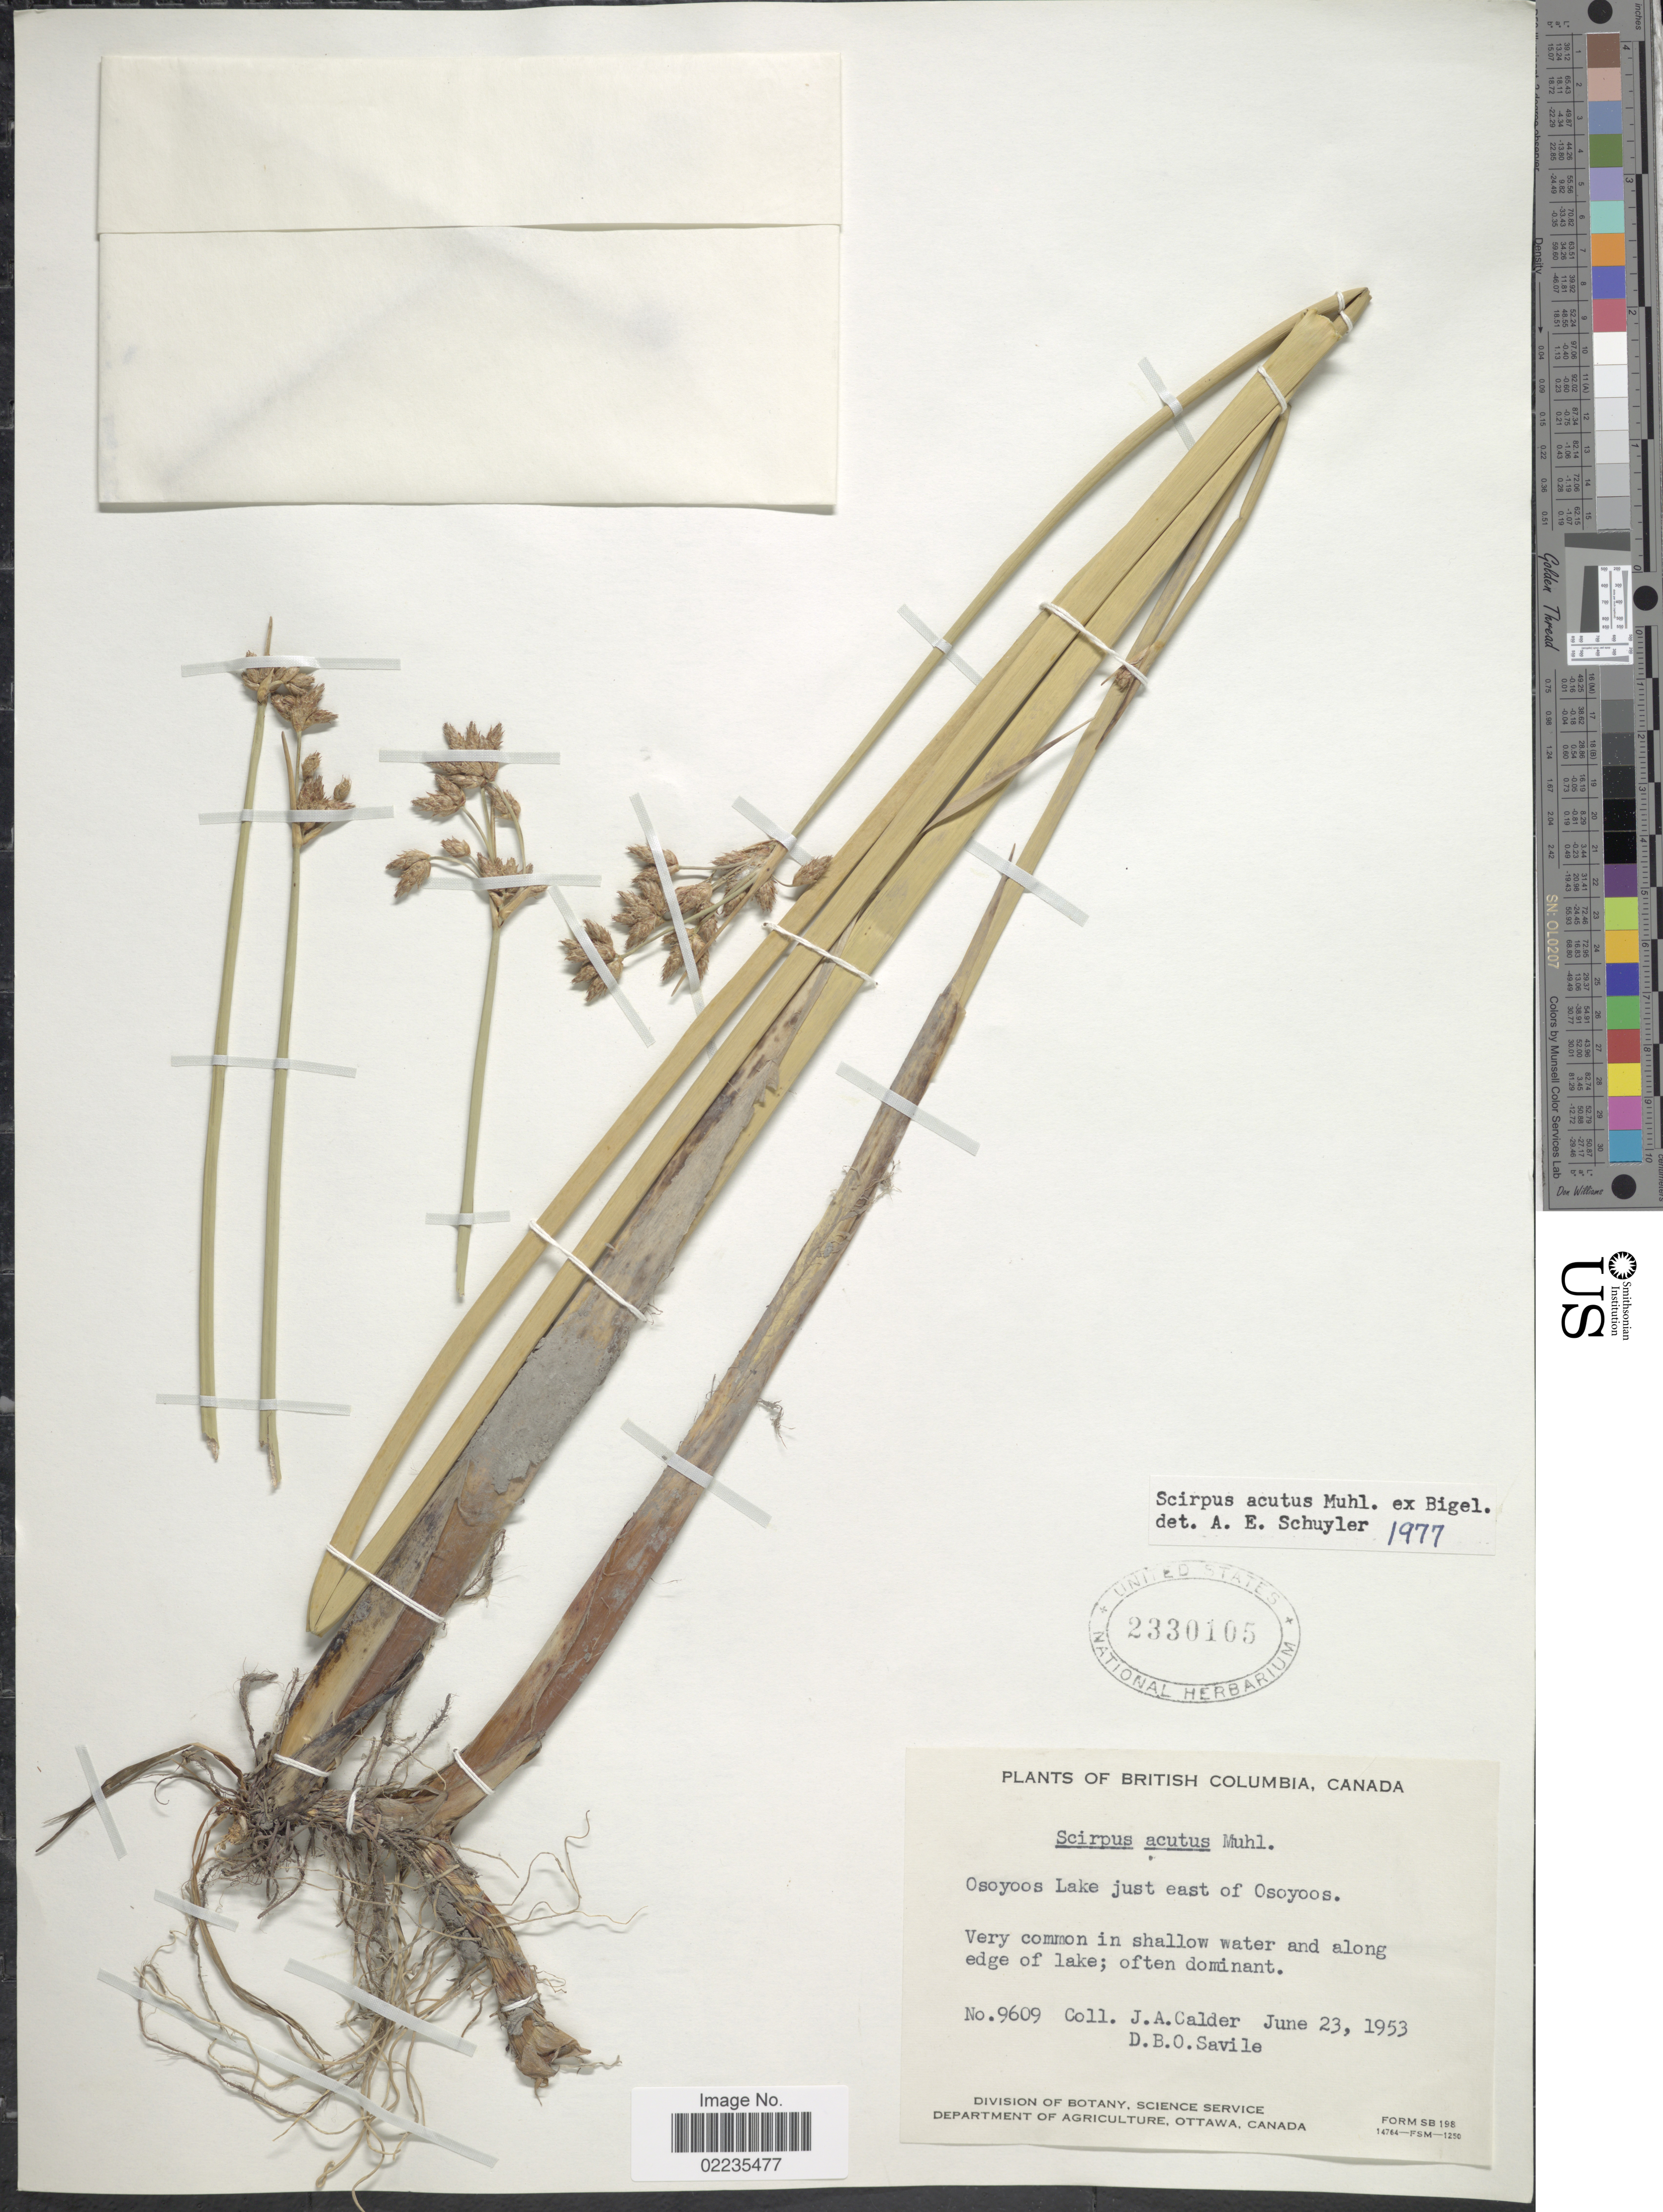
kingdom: Plantae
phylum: Tracheophyta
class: Liliopsida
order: Poales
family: Cyperaceae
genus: Schoenoplectus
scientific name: Schoenoplectus acutus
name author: (Muhl. ex Bigelow) Á. Löve & D. Löve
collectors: J. A. Calder & D. Savile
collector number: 9609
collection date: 1953-06-23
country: Canada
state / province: British Columbia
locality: British Colombia, Canada, Osoyoos Lake Just east of Osoyoos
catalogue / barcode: US 2330105